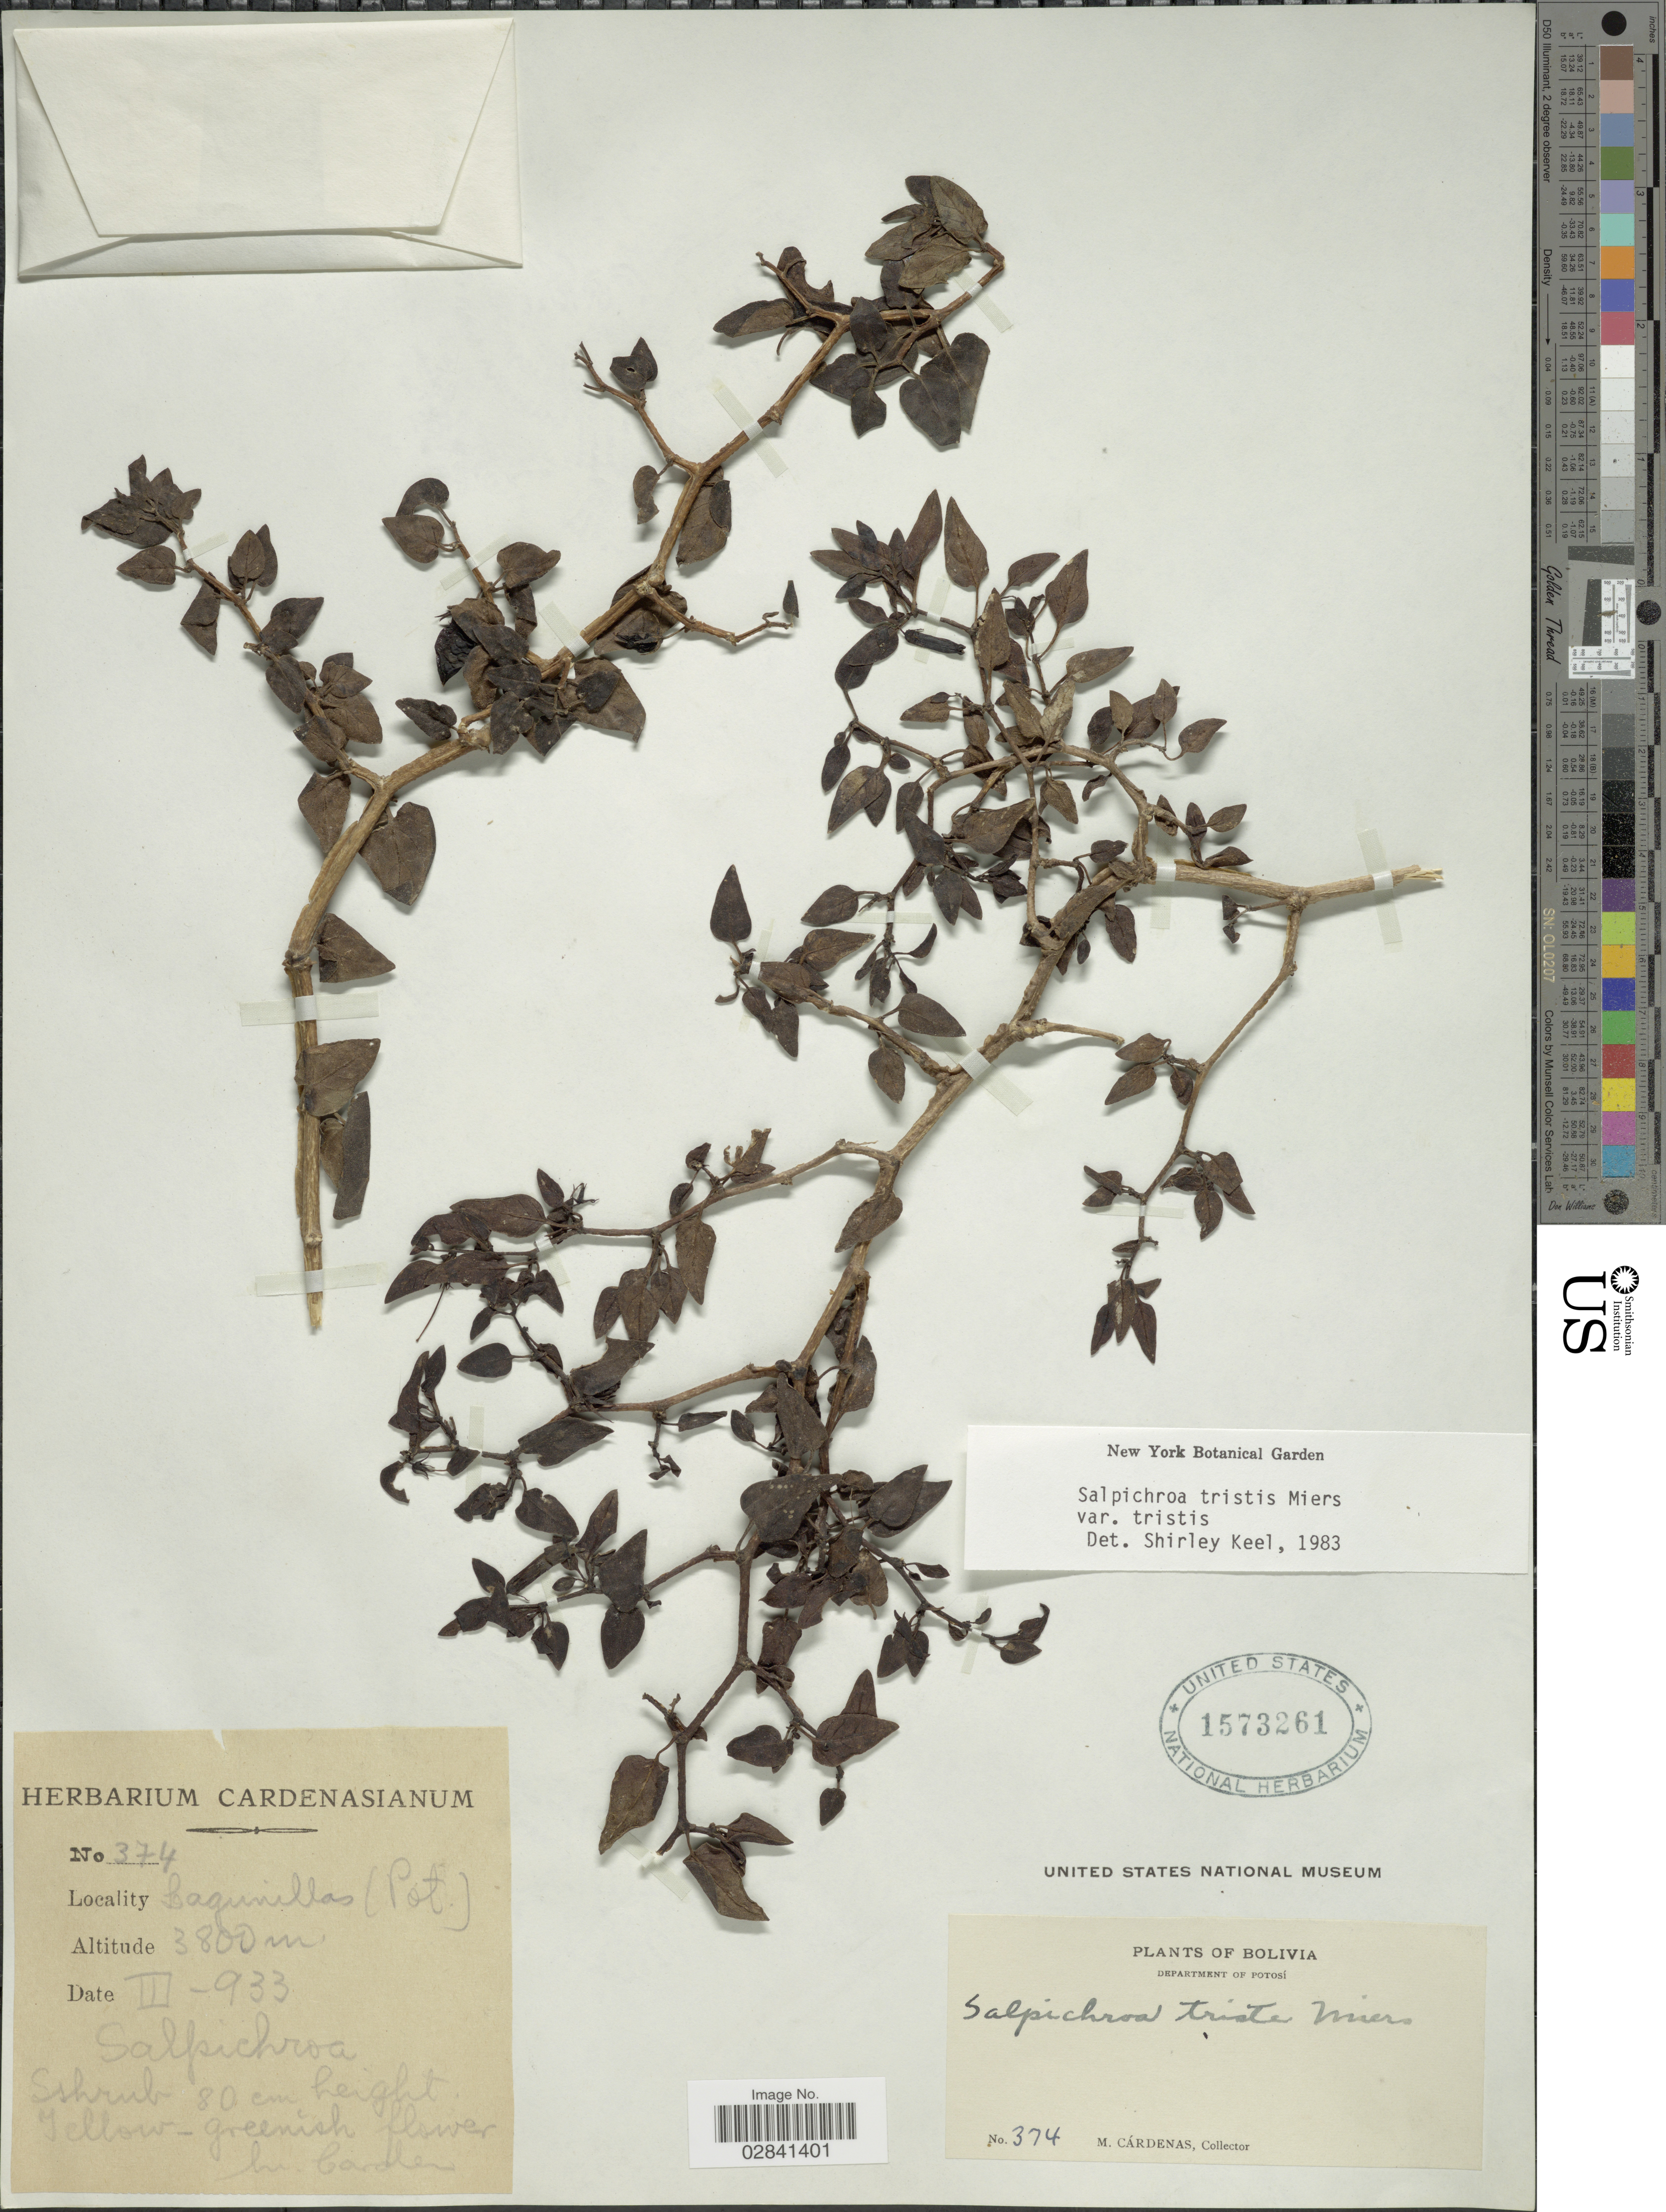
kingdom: Plantae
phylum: Tracheophyta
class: Magnoliopsida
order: Solanales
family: Solanaceae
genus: Salpichroa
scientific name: Salpichroa tristis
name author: Walp.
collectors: M. Cárdenas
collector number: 374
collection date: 1933-03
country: Bolivia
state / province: Potosi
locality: Department of Potosí. Lagunillas.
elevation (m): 3800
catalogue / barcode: US 1573261